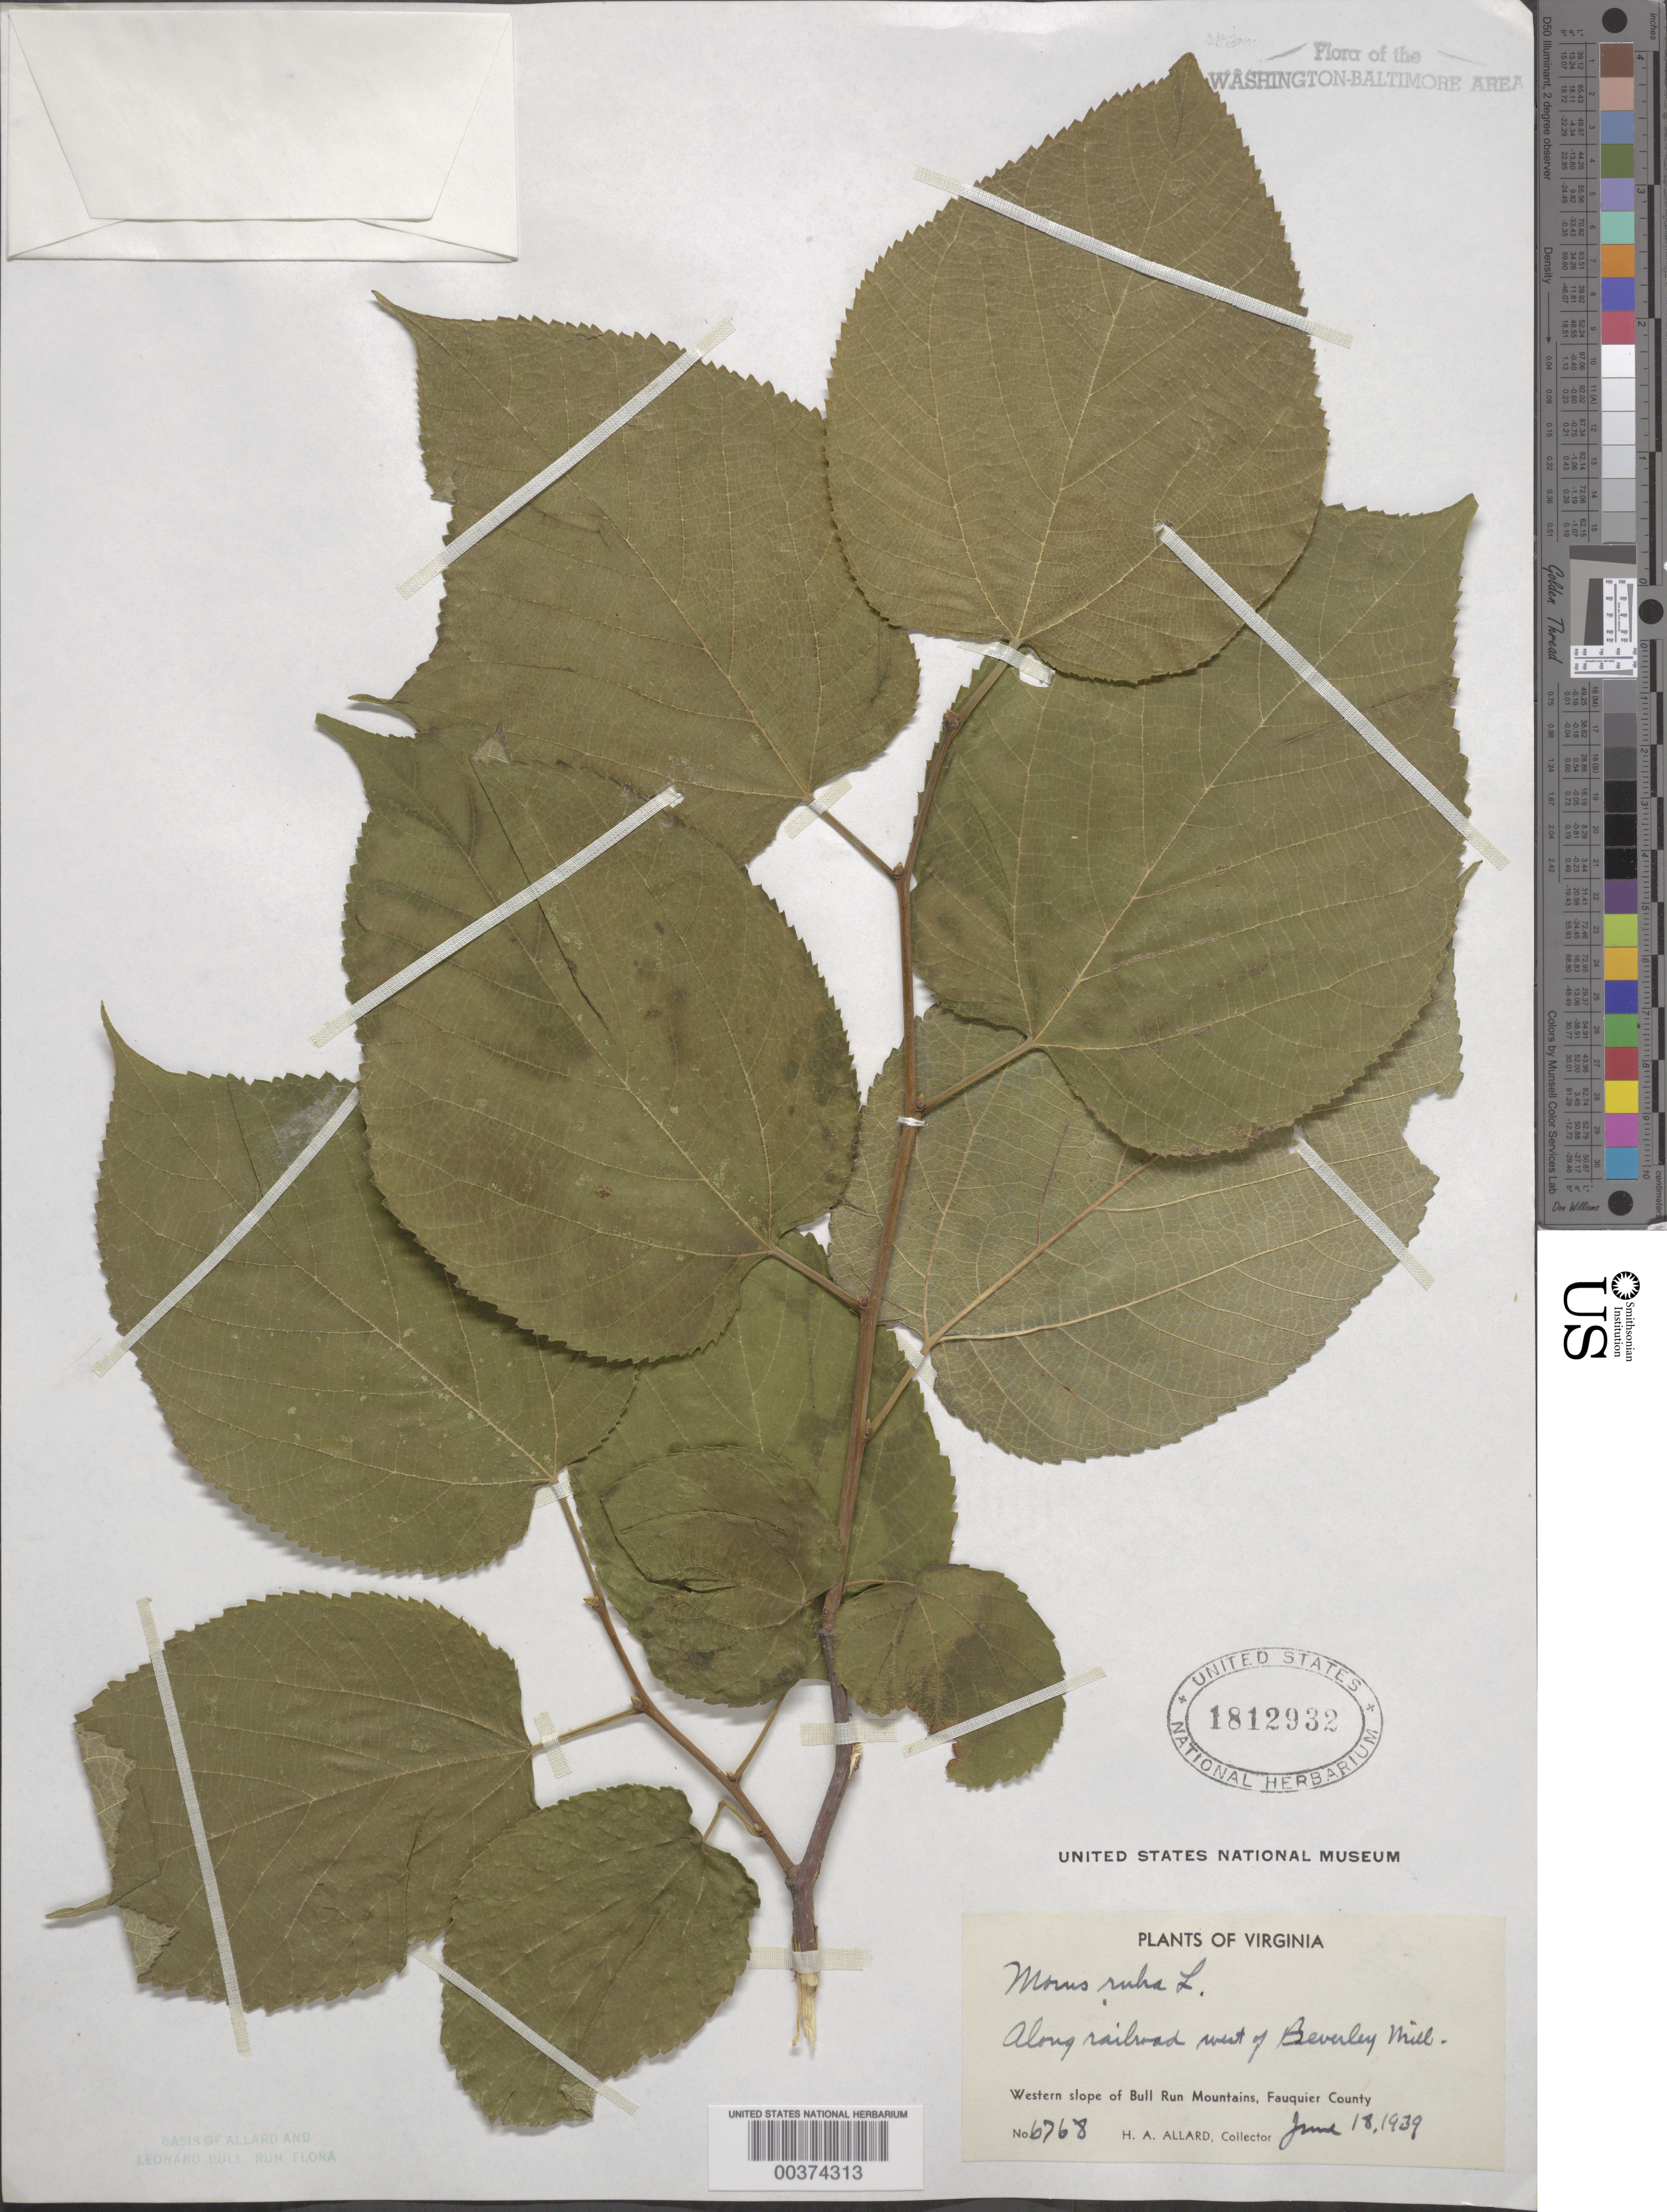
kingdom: Plantae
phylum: Tracheophyta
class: Magnoliopsida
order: Rosales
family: Moraceae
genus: Morus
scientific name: Morus rubra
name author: L.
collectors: H. A. Allard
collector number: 6768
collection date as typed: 18 Jun 1939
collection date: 1939-06-18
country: United States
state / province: Virginia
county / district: Fauquier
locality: West of Beverley Mill, along Railroad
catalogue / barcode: US 1812932